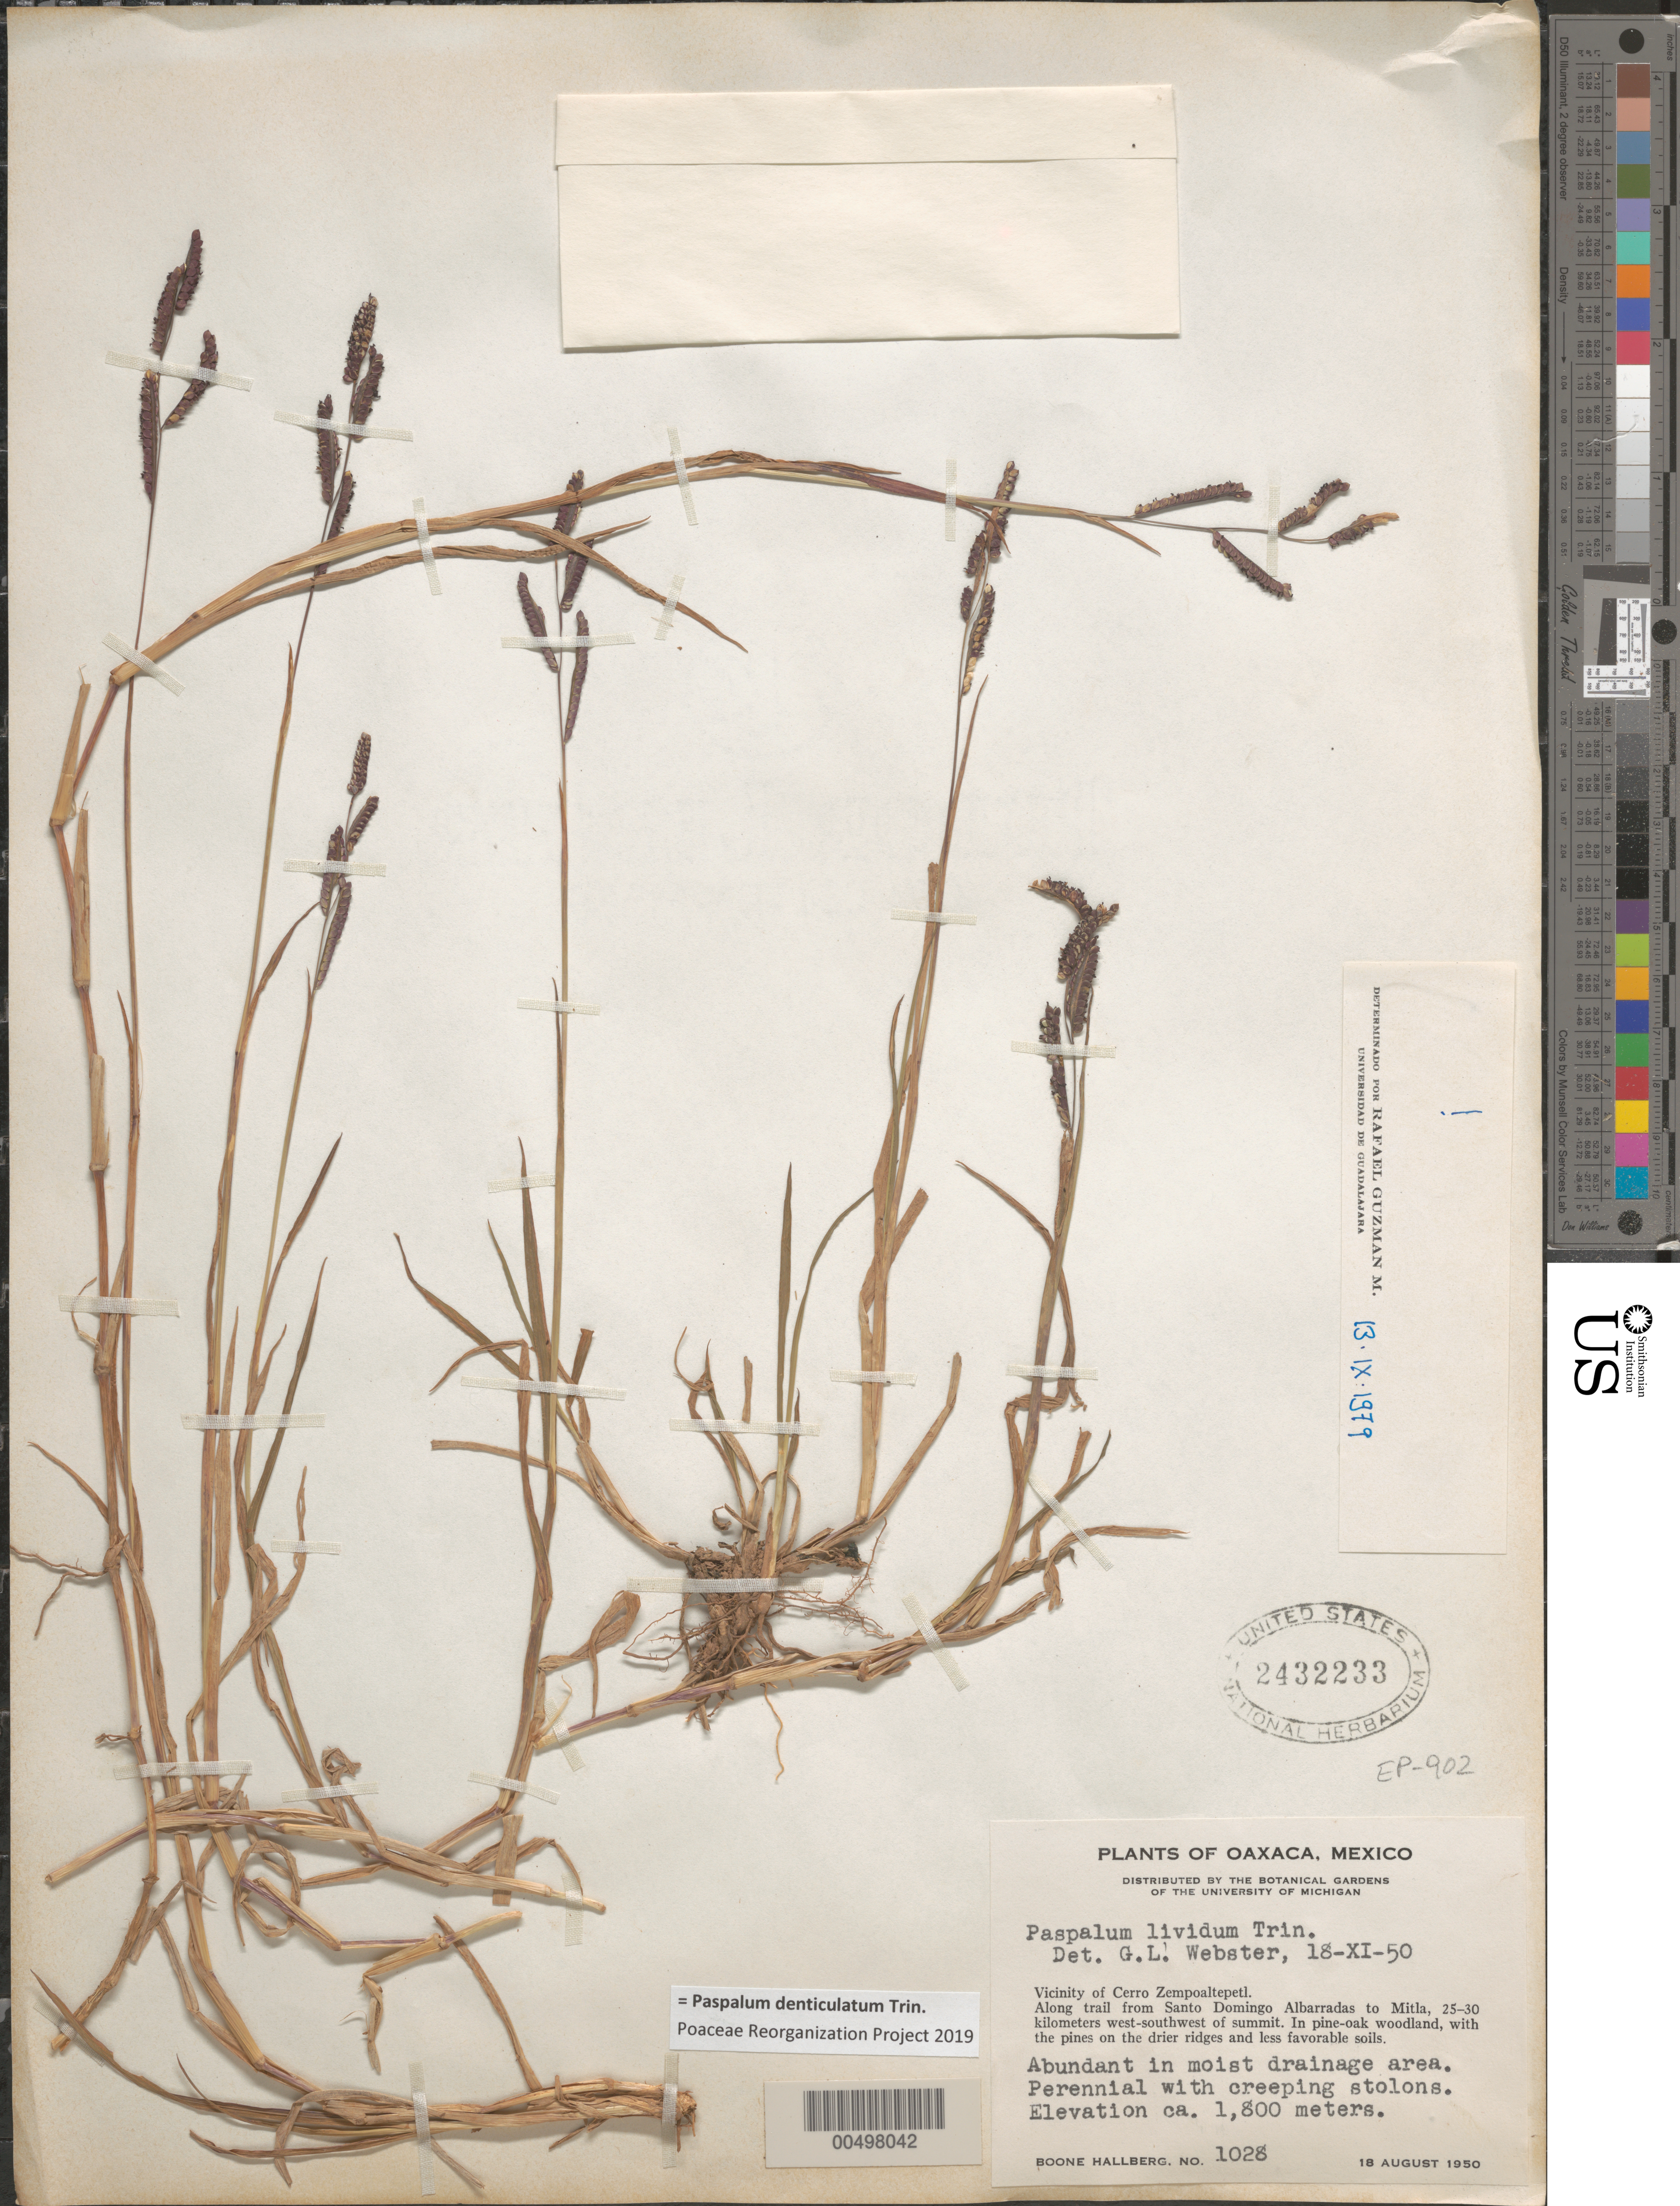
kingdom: Plantae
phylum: Tracheophyta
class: Liliopsida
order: Poales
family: Poaceae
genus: Paspalum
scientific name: Paspalum lividum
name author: Trin. in Schltdl.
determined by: Guzman-M., R.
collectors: B. Hallberg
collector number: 1028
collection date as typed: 18 Aug 1950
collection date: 1950-08-18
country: Mexico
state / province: Oaxaca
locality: Vicinity of Cerro Zempaltepetl, along trail from Santo Domingo Albarradas to Mitla, 25-30 km WSW of summit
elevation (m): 1800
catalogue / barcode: US 2432233